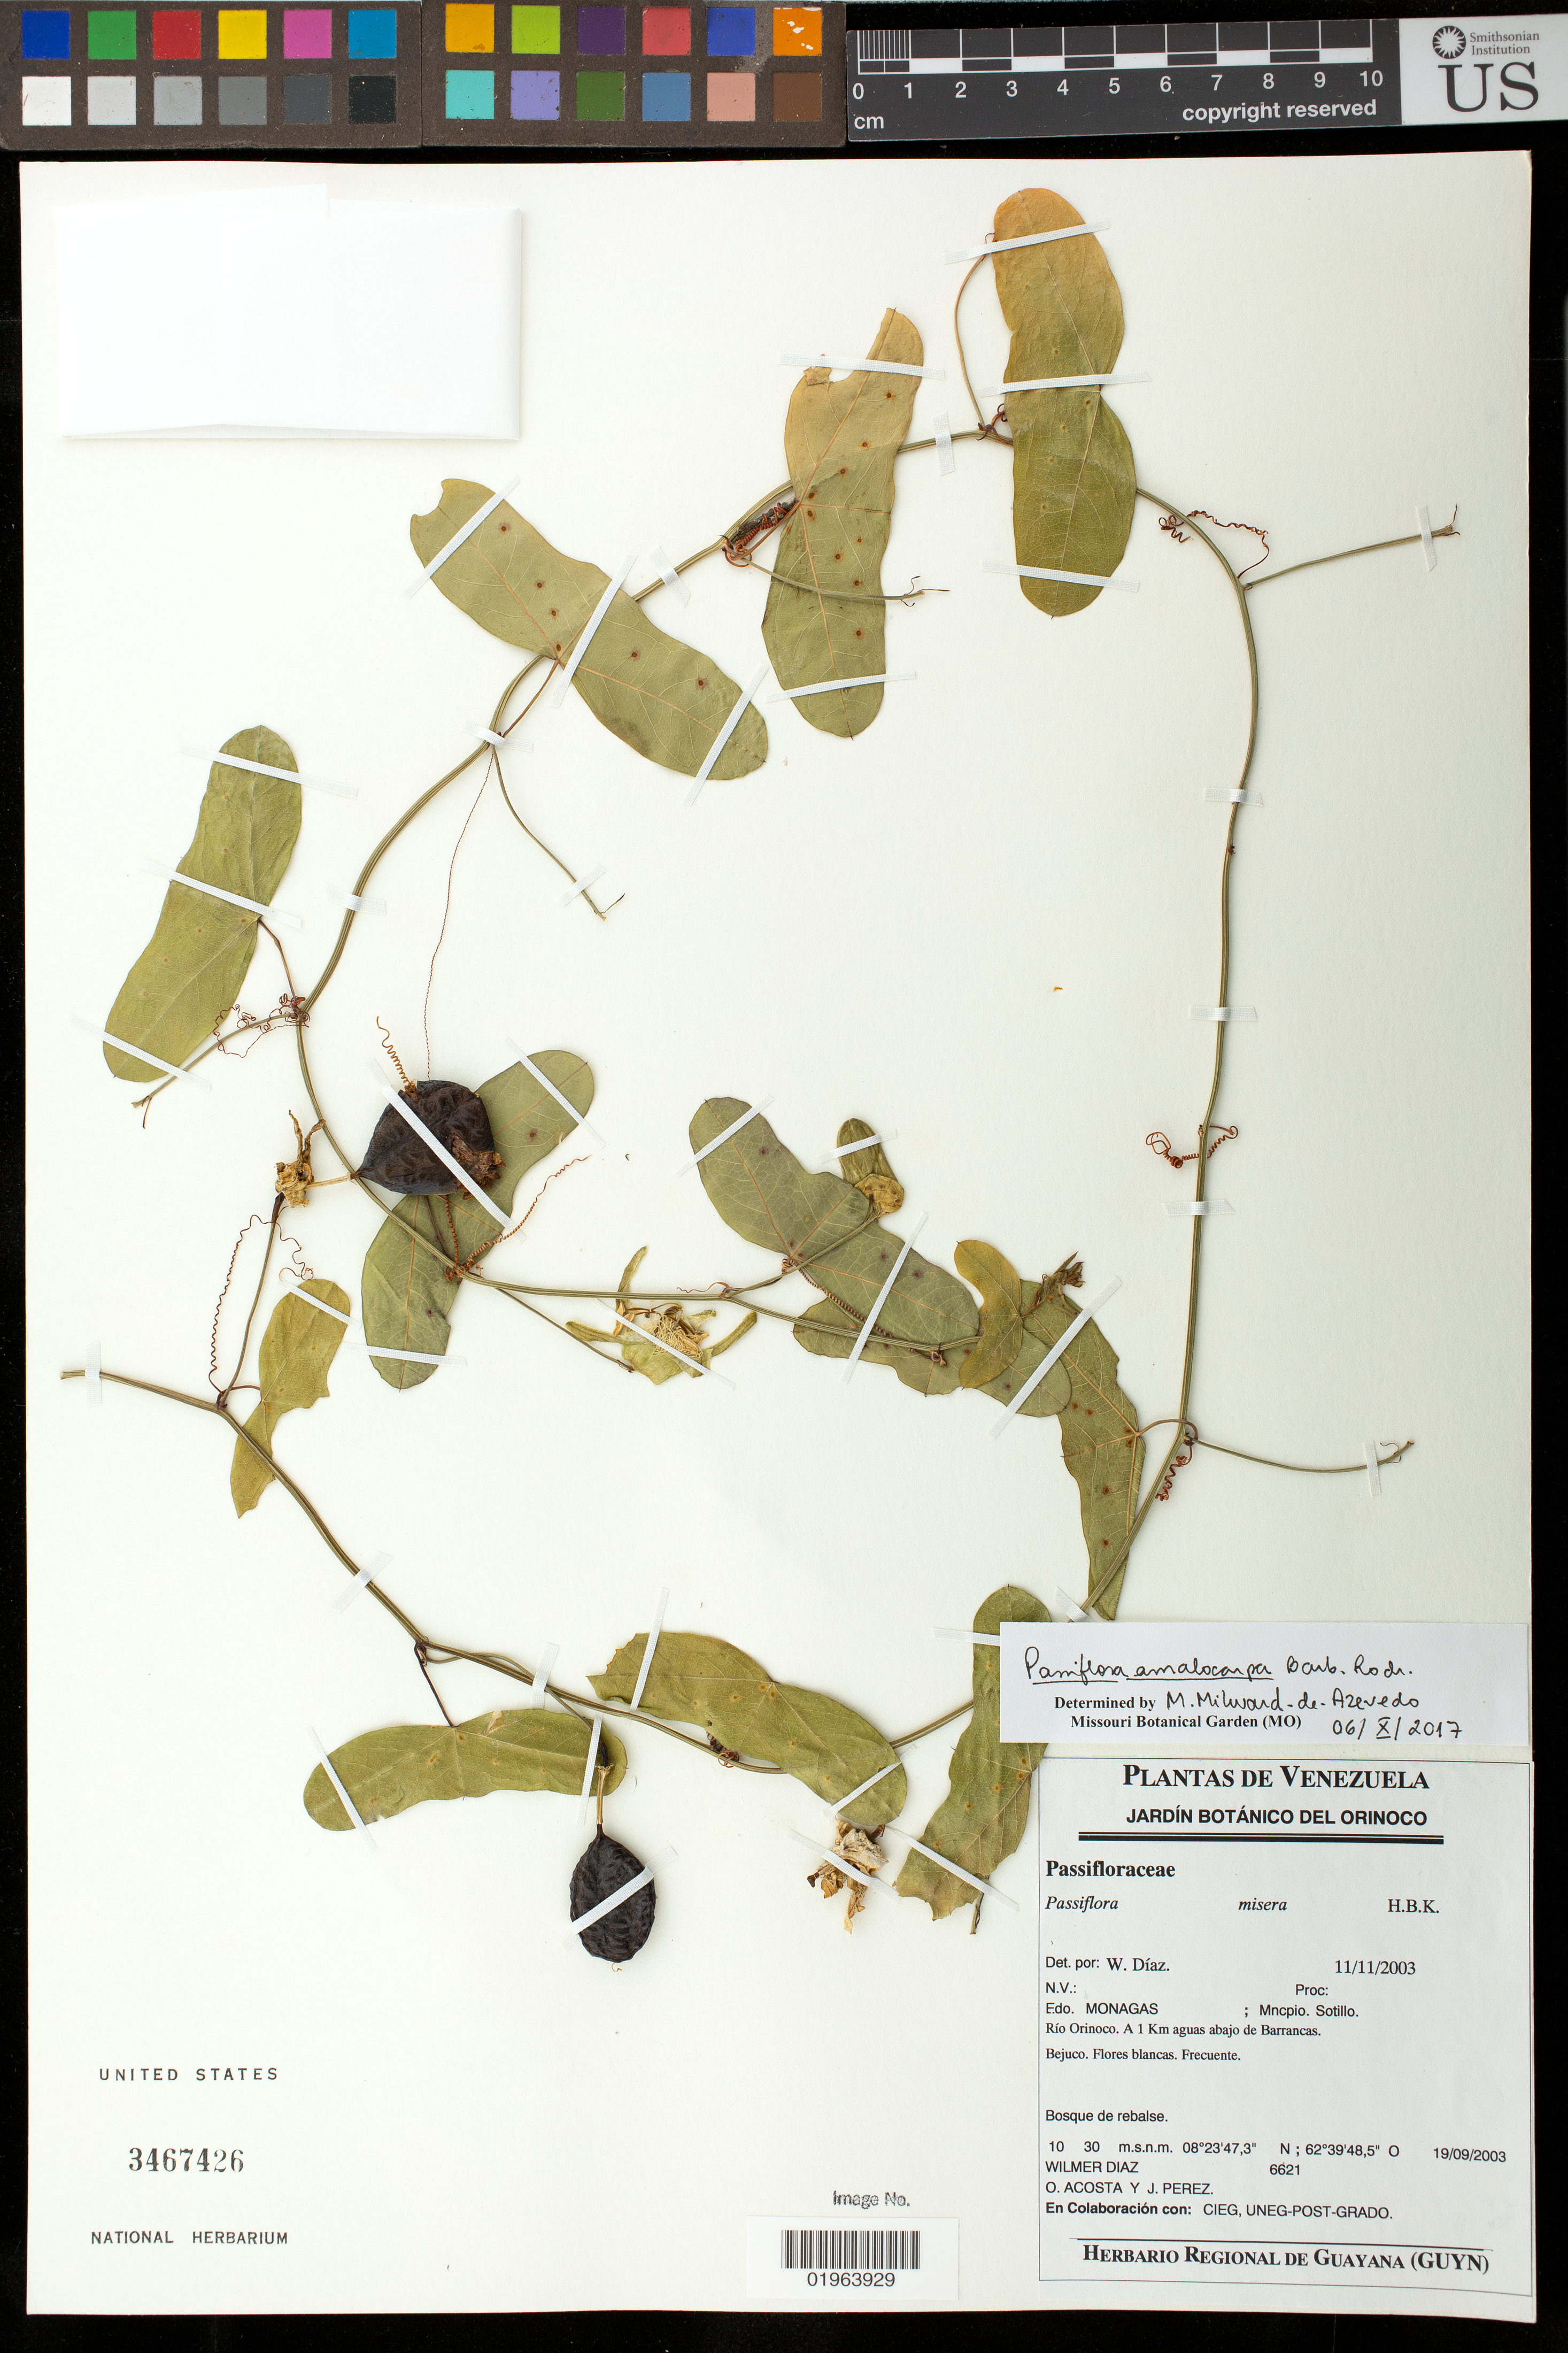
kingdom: Plantae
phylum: Tracheophyta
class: Magnoliopsida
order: Malpighiales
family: Passifloraceae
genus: Passiflora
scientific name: Passiflora amalocarpa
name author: Barb. Rodr.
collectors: W. Díaz P., O. Acosta, J. Antoima & J. Perez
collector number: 6621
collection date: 2003-09-19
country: Venezuela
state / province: Monagas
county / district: Sotillo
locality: Rio Orinoco. A 1 Km aguas abajo de Barrncas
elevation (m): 10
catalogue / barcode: US 3467426